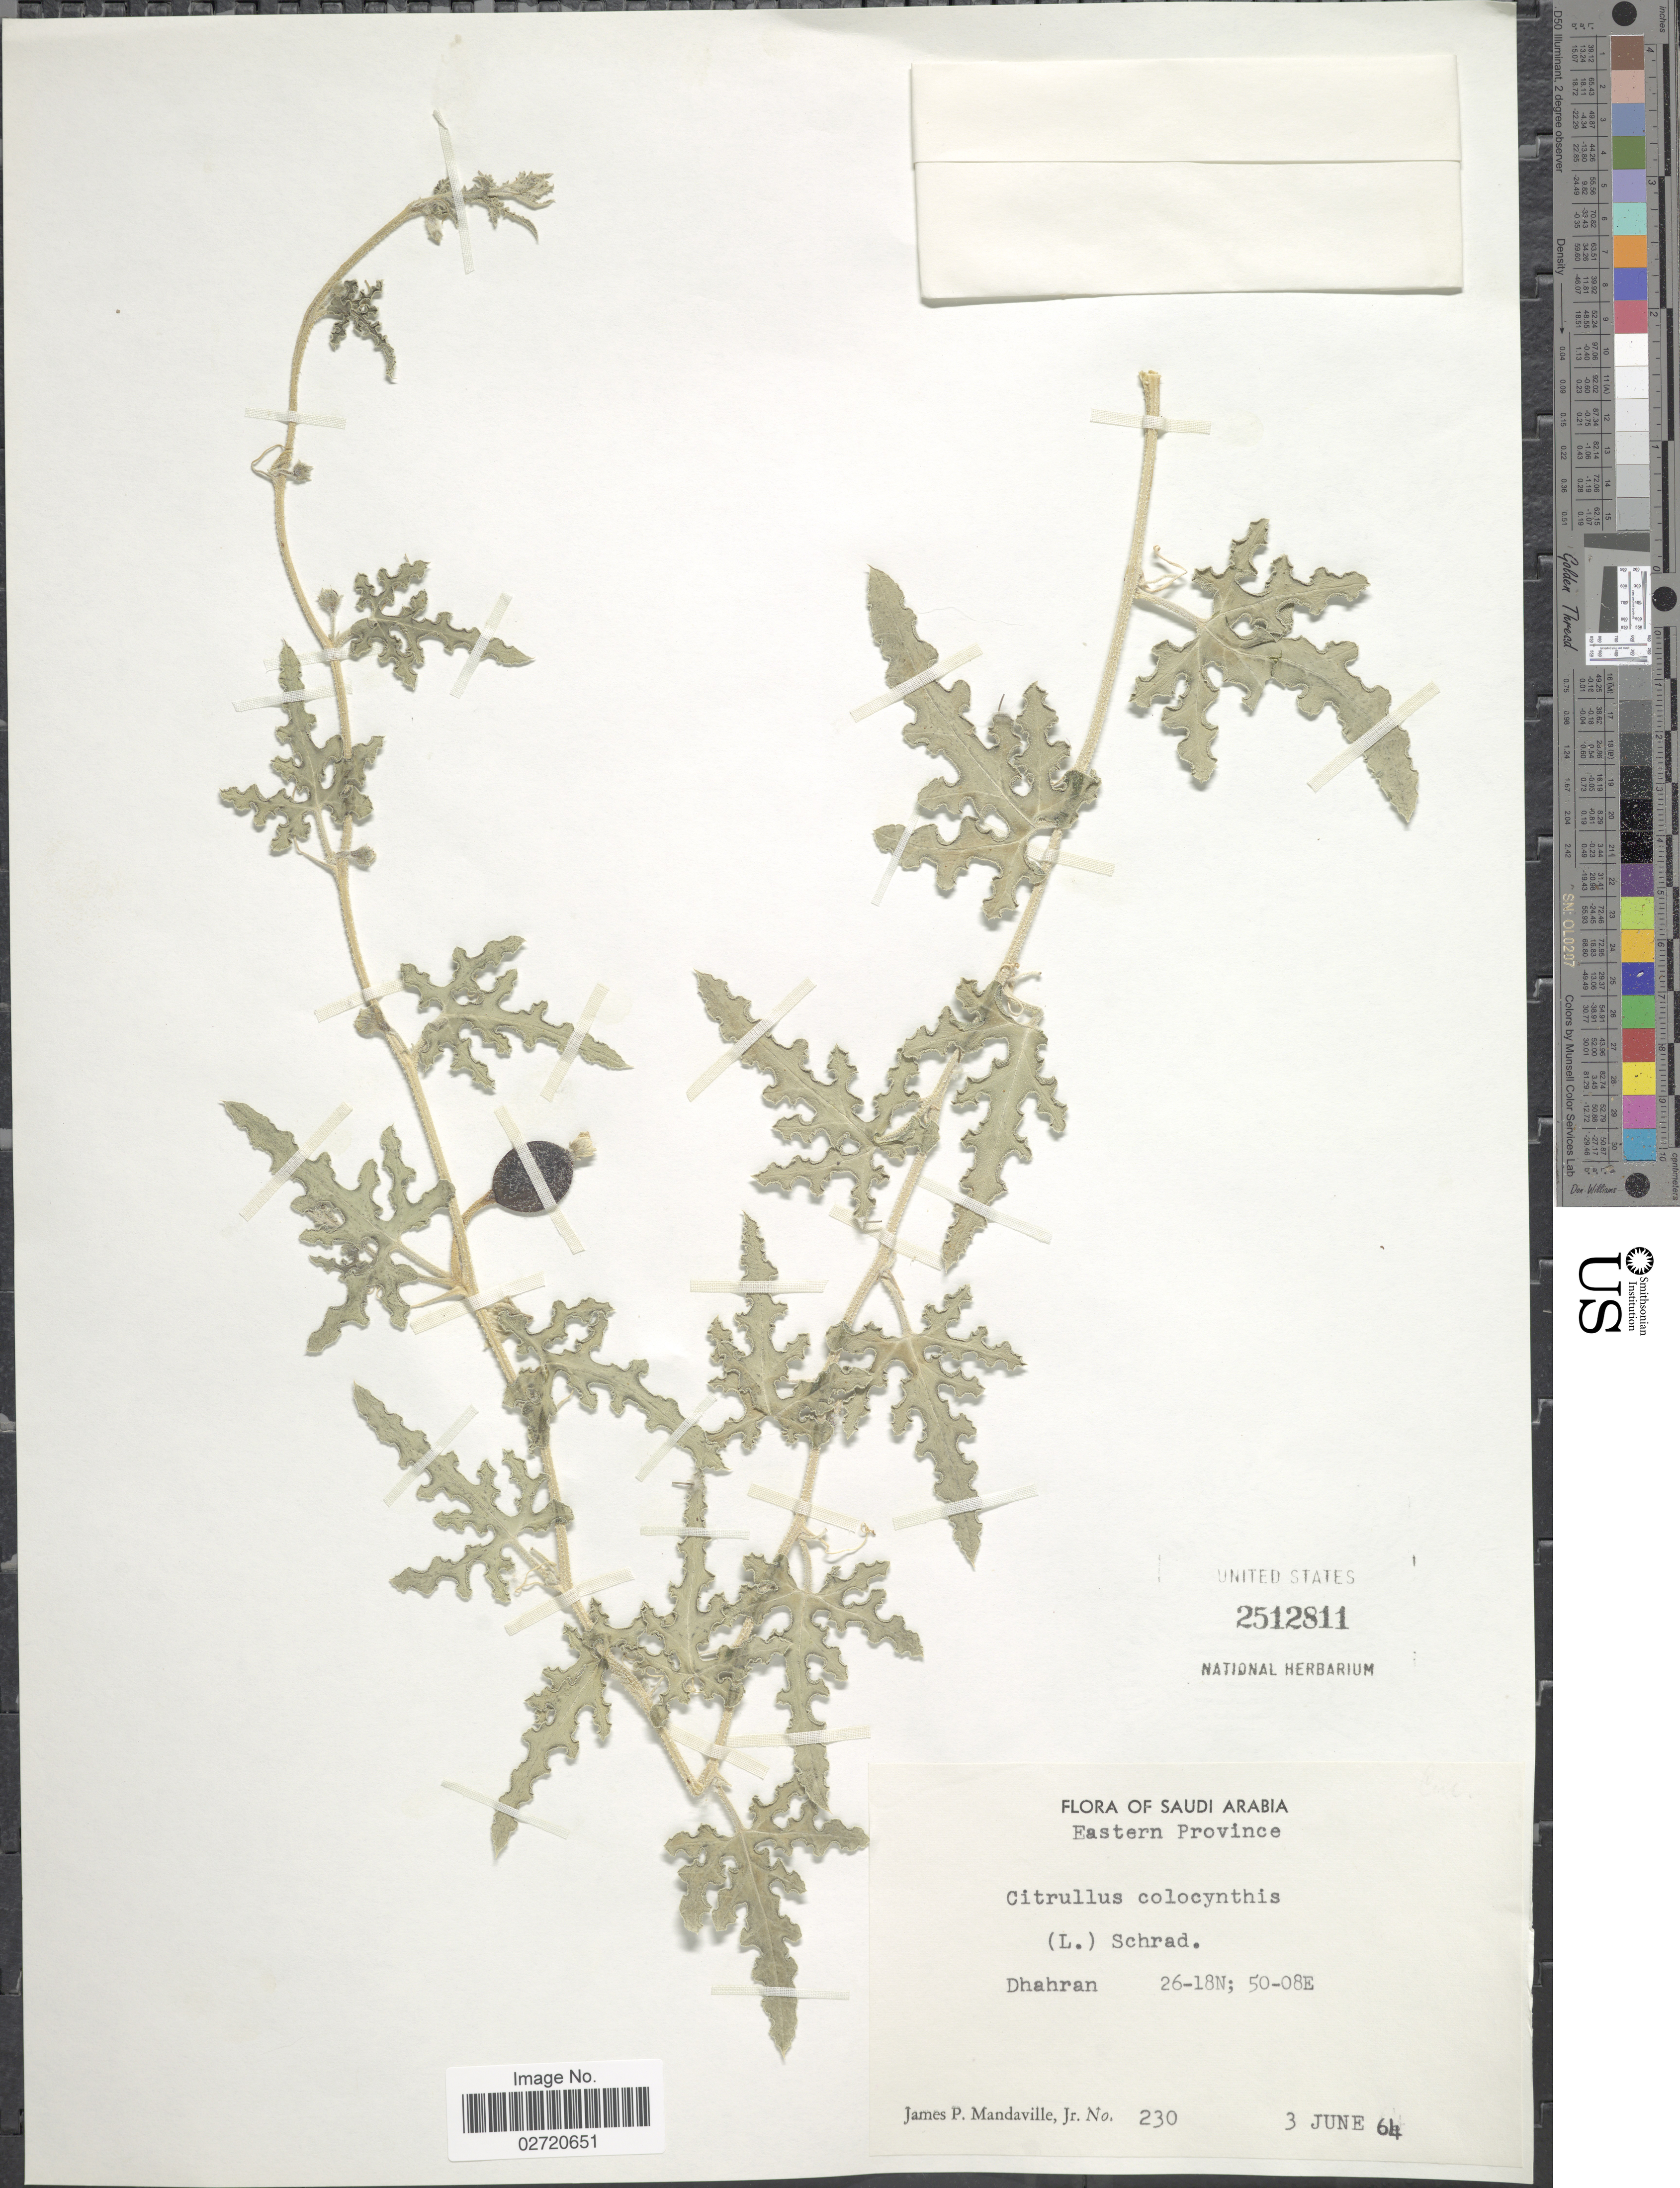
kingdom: Plantae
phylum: Tracheophyta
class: Magnoliopsida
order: Cucurbitales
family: Cucurbitaceae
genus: Citrullus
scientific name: Citrullus colocynthis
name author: (L.) Schrad.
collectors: J. Mandaville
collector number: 230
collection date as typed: Transcribed d/m/y: 3/6/64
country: Saudi Arabia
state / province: Ash Sharqiyah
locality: Eastern Province. Dhahran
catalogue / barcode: US 2512811